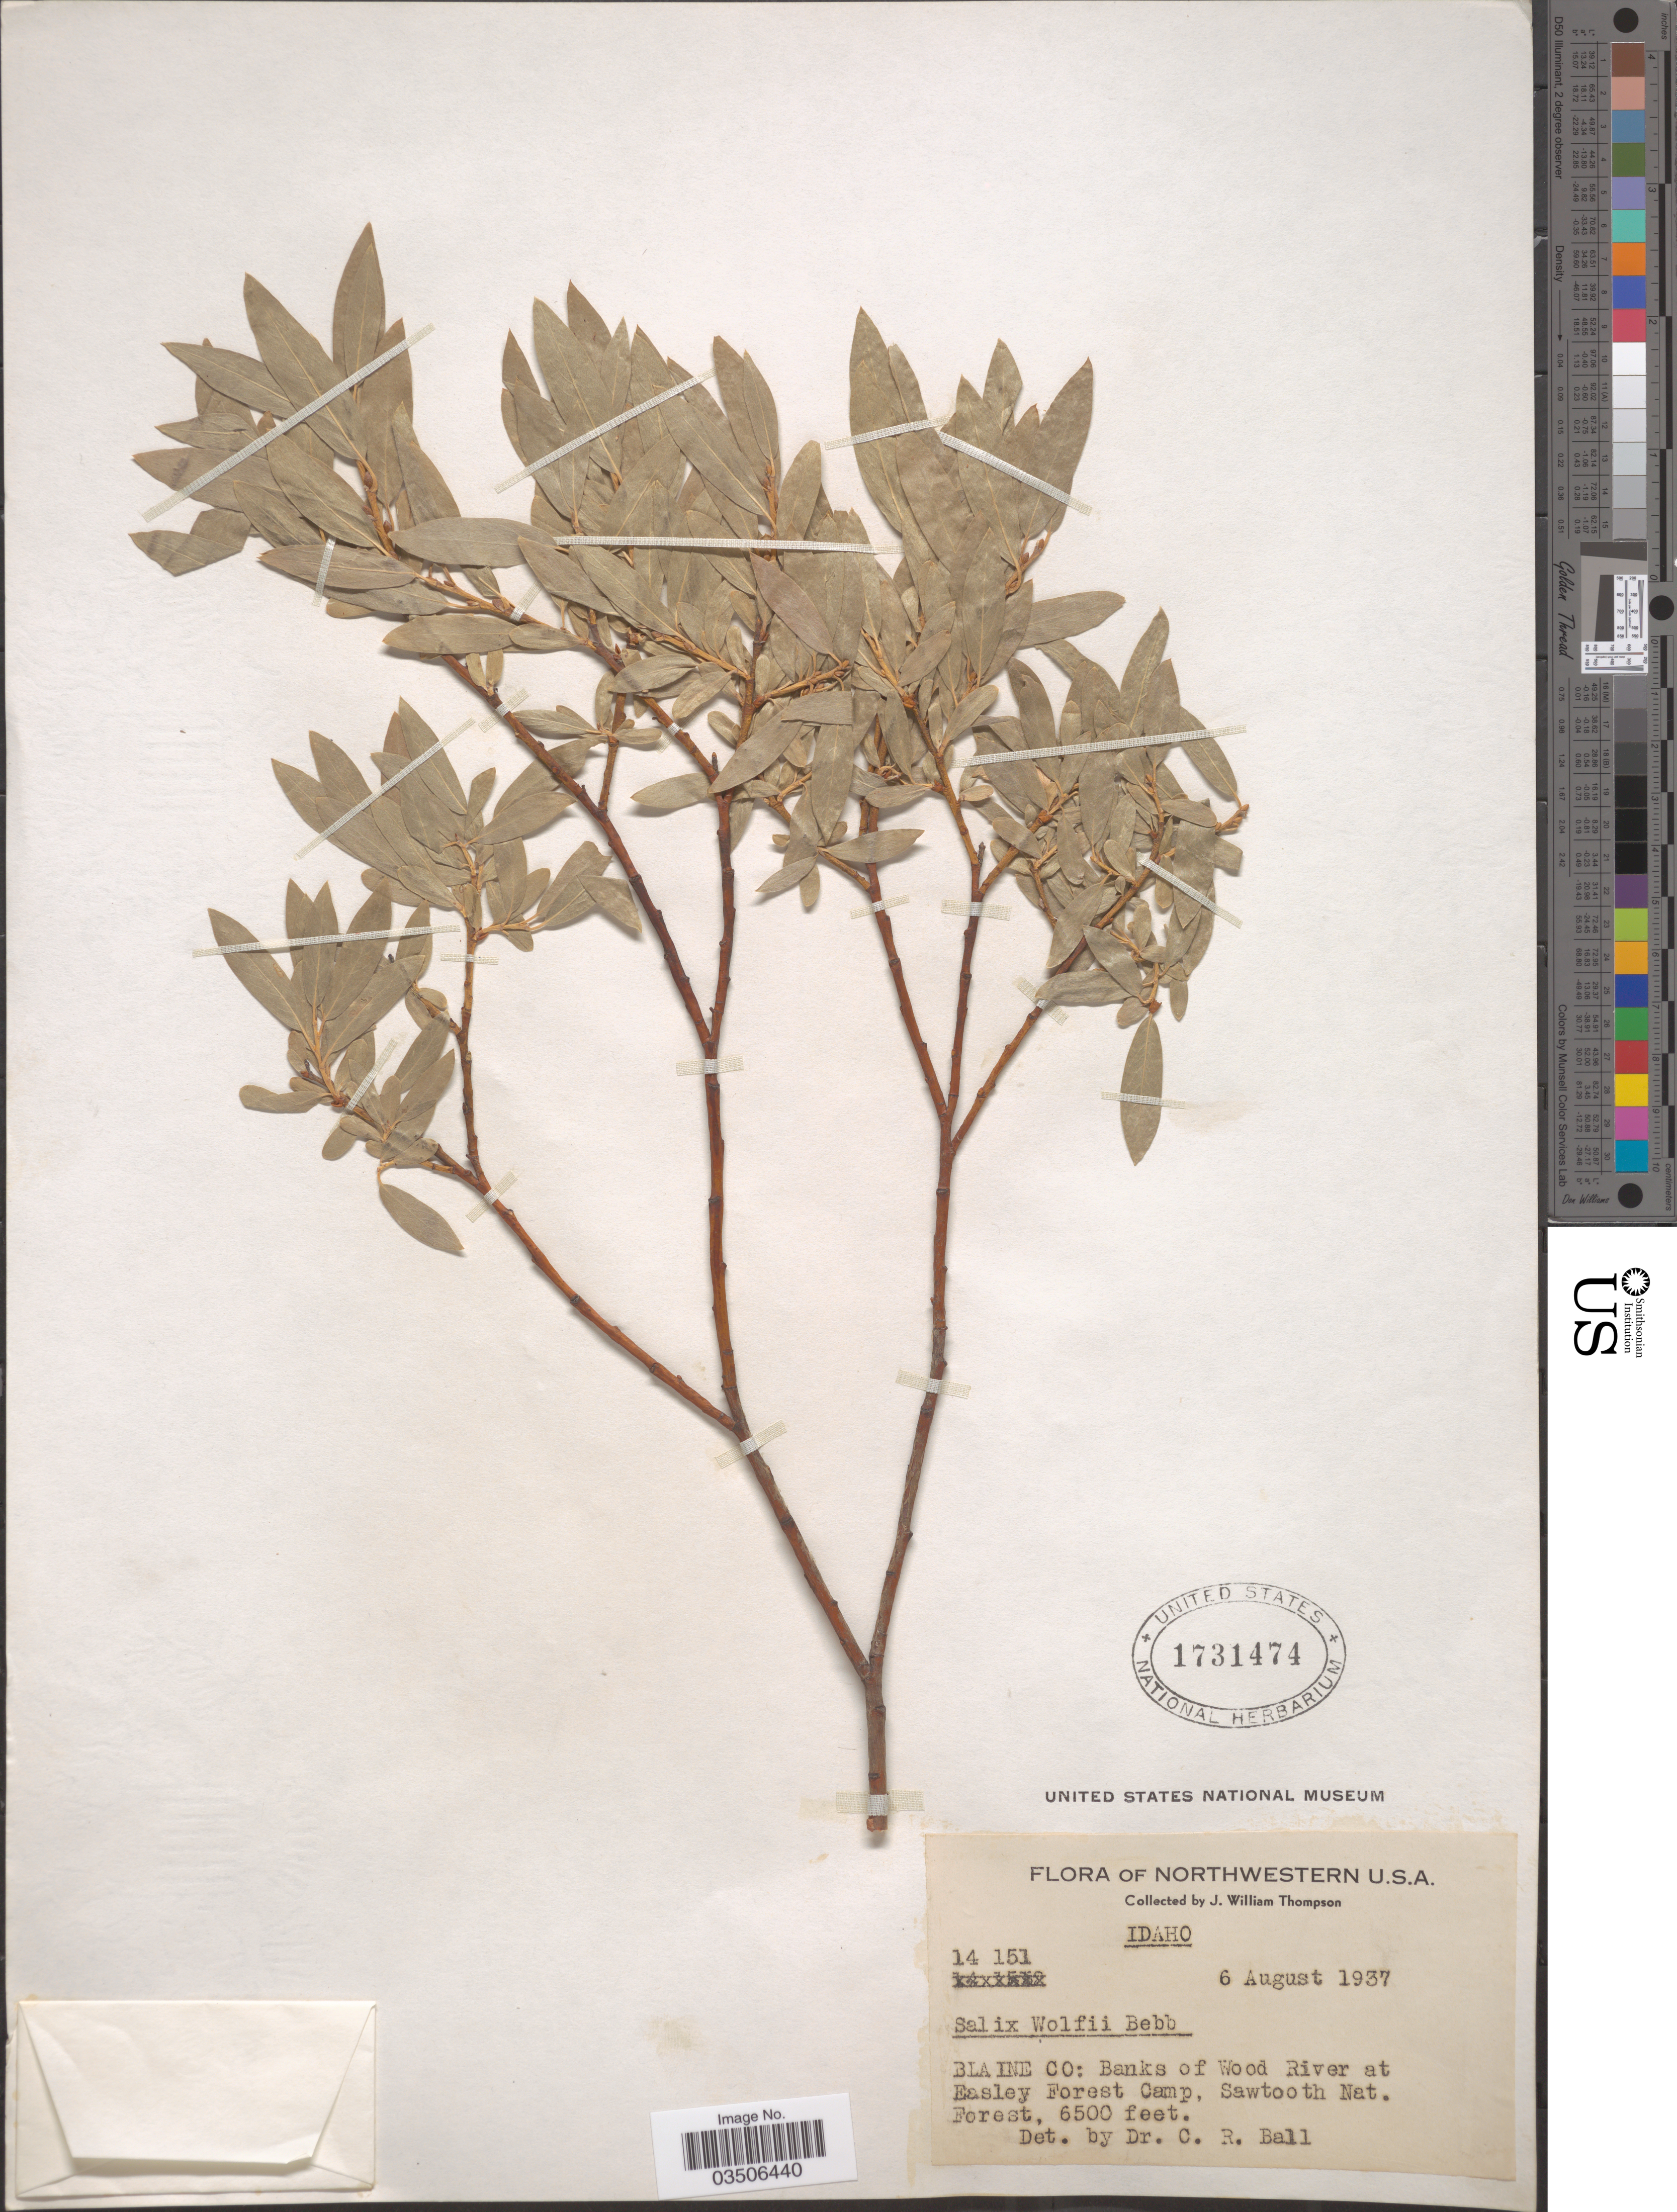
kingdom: Plantae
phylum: Tracheophyta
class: Magnoliopsida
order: Malpighiales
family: Salicaceae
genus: Salix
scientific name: Salix wolfii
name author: Bebb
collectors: J. W. Thompson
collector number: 14151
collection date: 1937-08-06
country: United States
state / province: Idaho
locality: Northwestern U.S.A. Blaine Co: Banks of Wood River at Easley Forest Camp, Sawtooth Nat. Forest.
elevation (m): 1981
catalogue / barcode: US 1731474